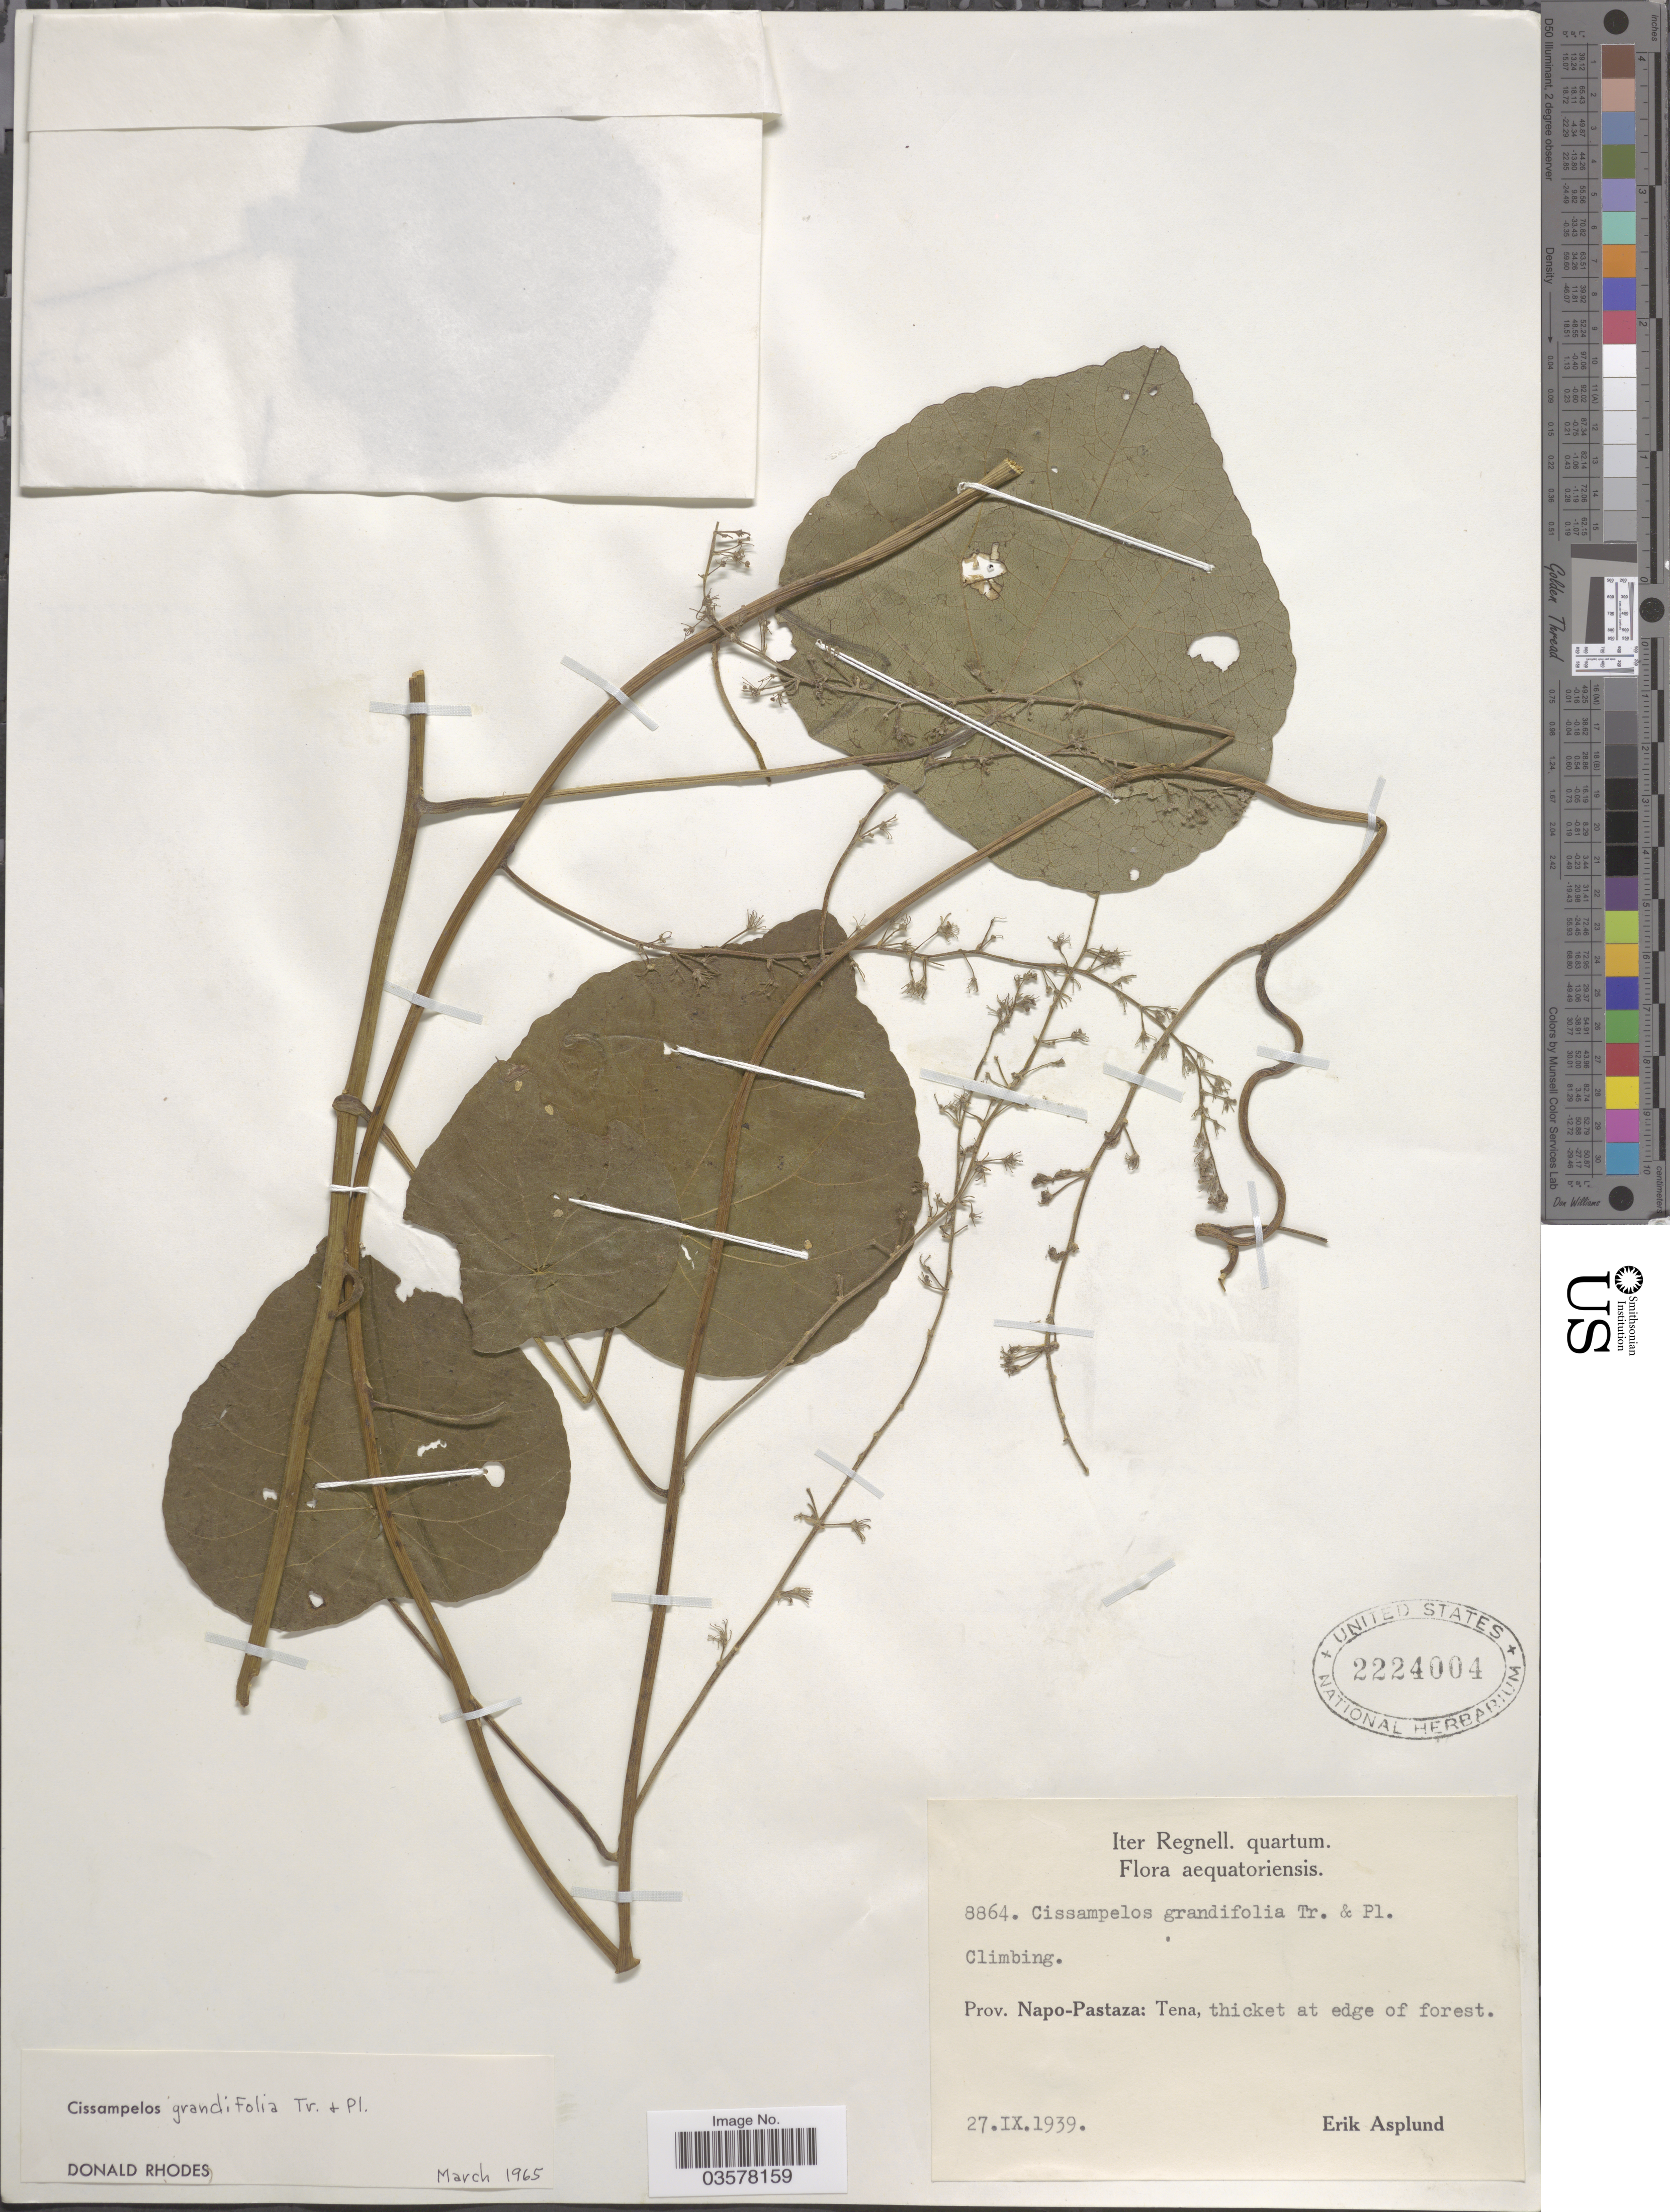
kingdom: Plantae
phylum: Tracheophyta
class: Magnoliopsida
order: Ranunculales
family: Menispermaceae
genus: Cissampelos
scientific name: Cissampelos grandifolia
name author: Triana & Planch.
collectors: E. Asplund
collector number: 8864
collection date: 1939-09-27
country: Ecuador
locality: Prov. Napo-Pastaza: Tena, thicket at edge of forest.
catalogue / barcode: US 2224004